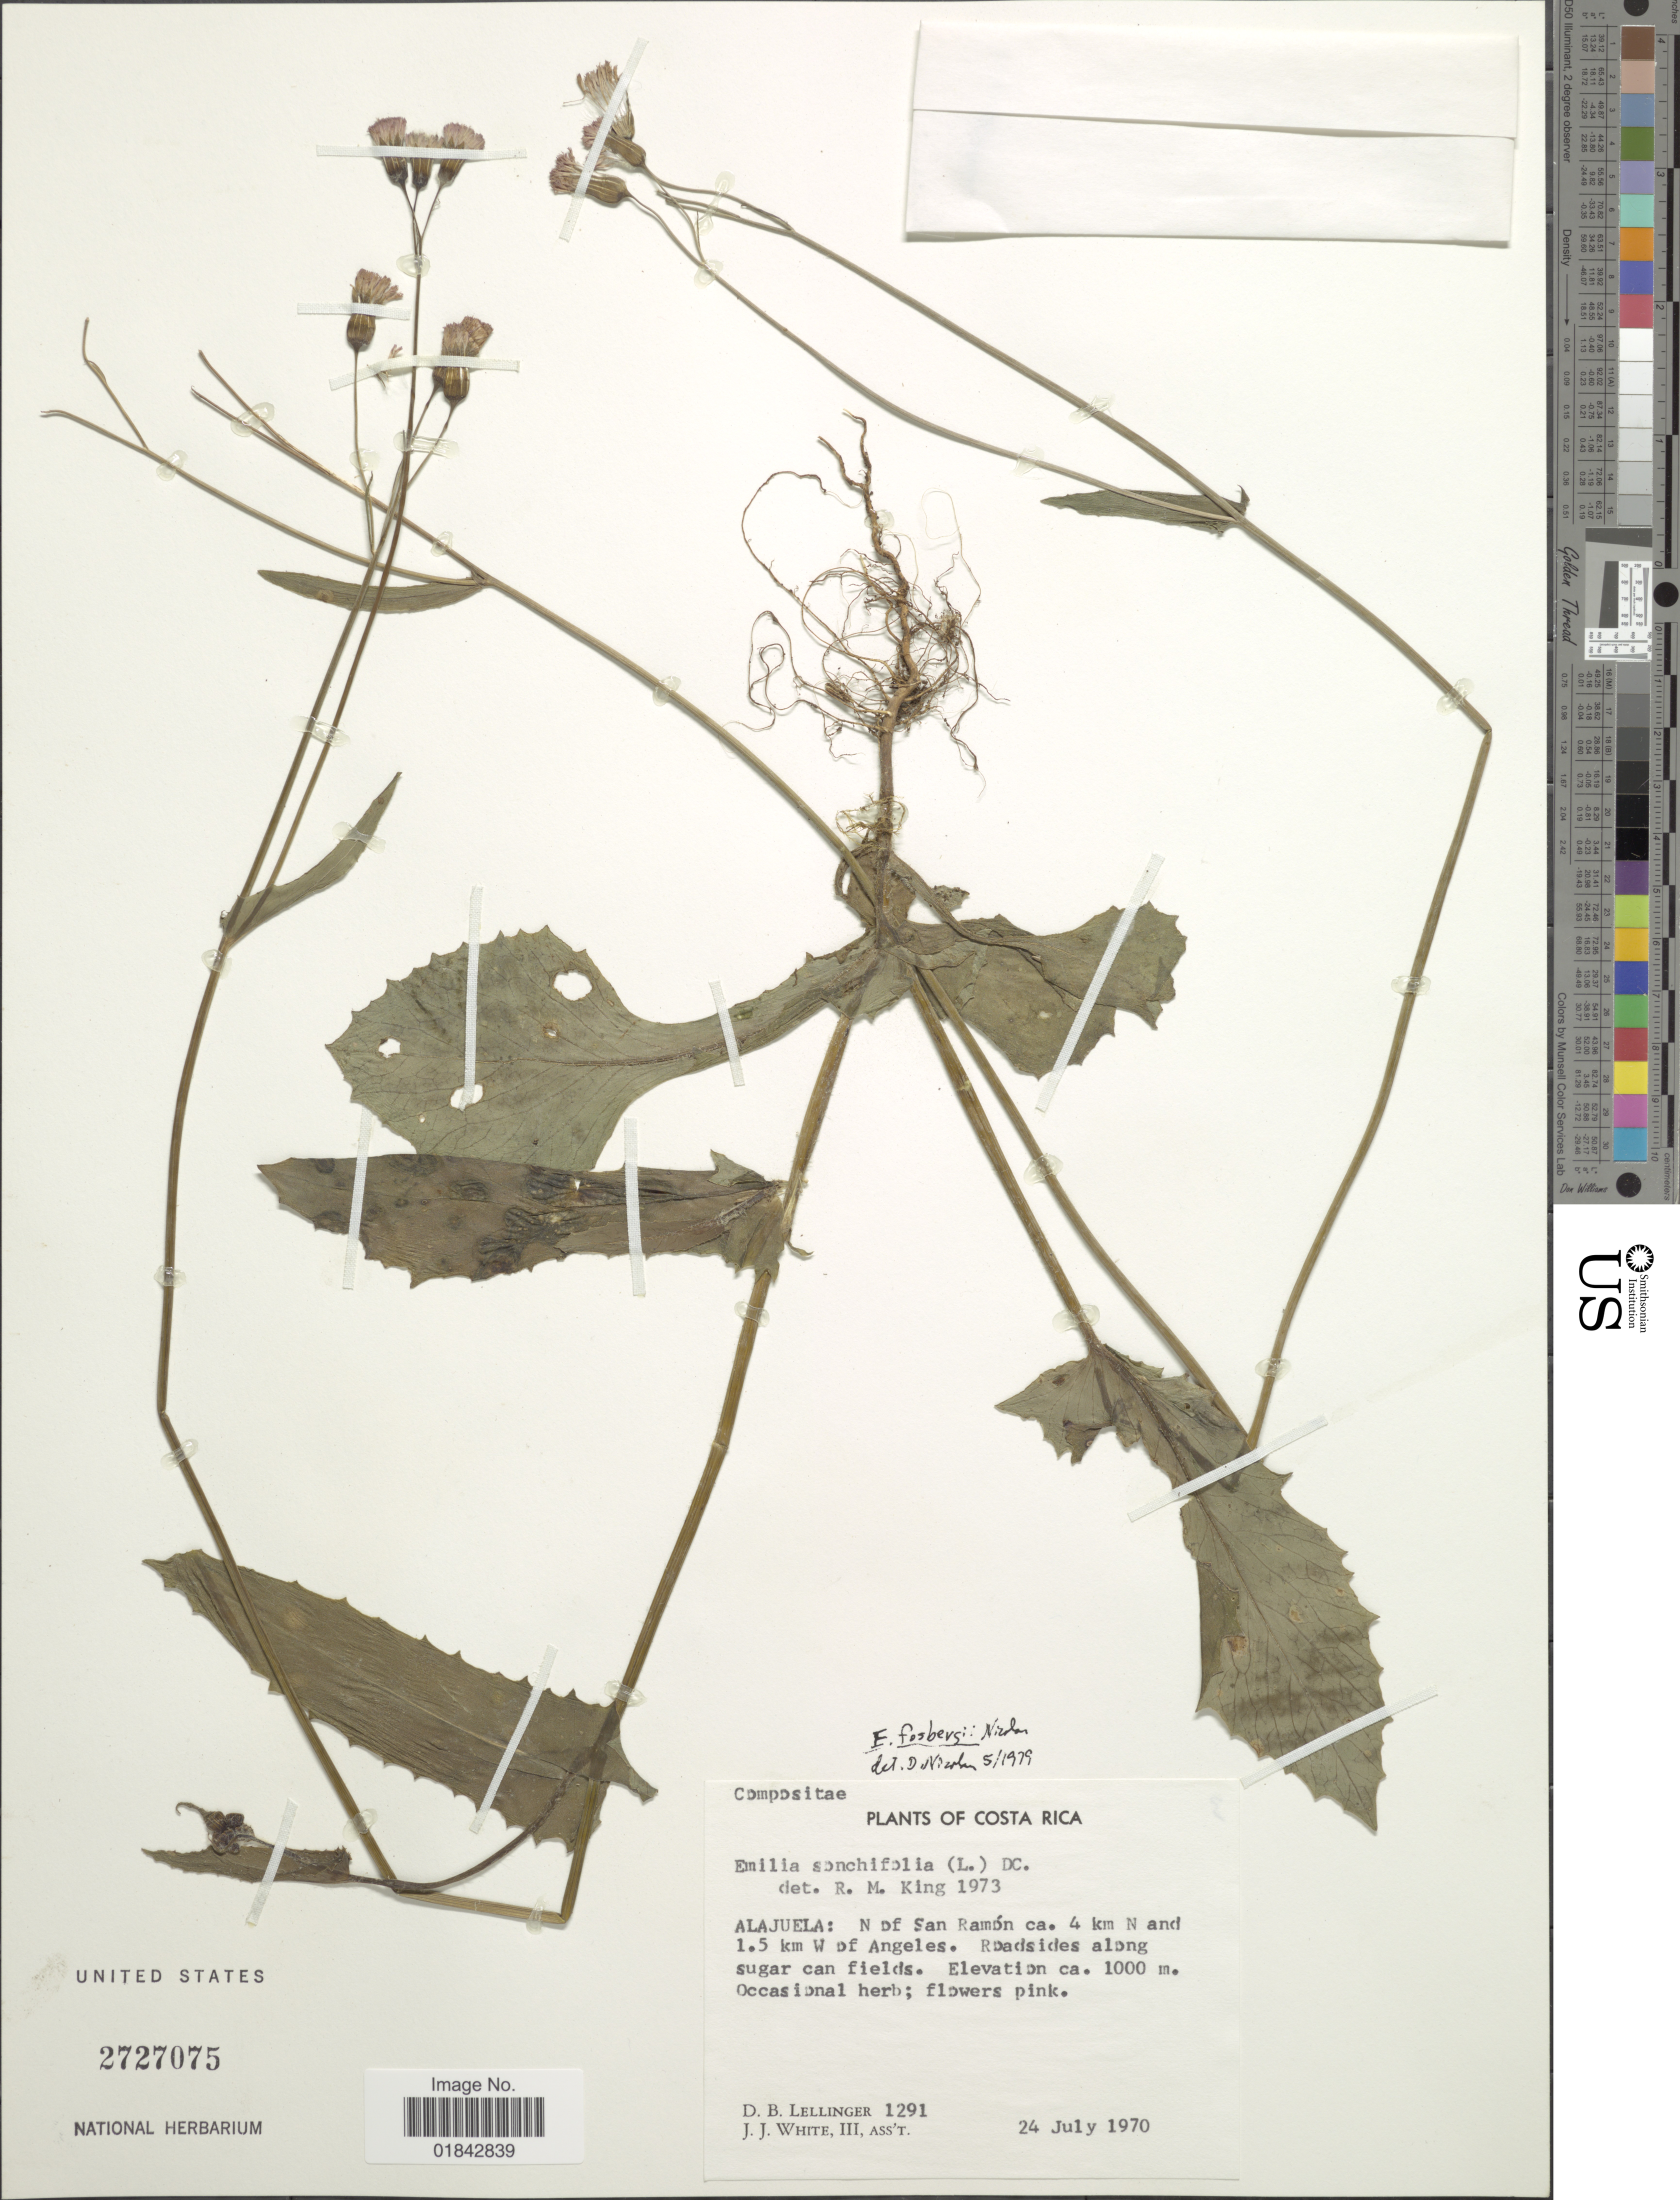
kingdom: Plantae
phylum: Tracheophyta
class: Magnoliopsida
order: Asterales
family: Asteraceae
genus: Emilia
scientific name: Emilia fosbergii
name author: Nicolson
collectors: D. B. Lellinger & J. J. White III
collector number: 1291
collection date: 1970-06-24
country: Costa Rica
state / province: Alajuela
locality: N of San Ramón ca. 4 km N and 1.5 km W of Angeles, roadsides along sugar can fields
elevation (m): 1000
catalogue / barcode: US 2727075